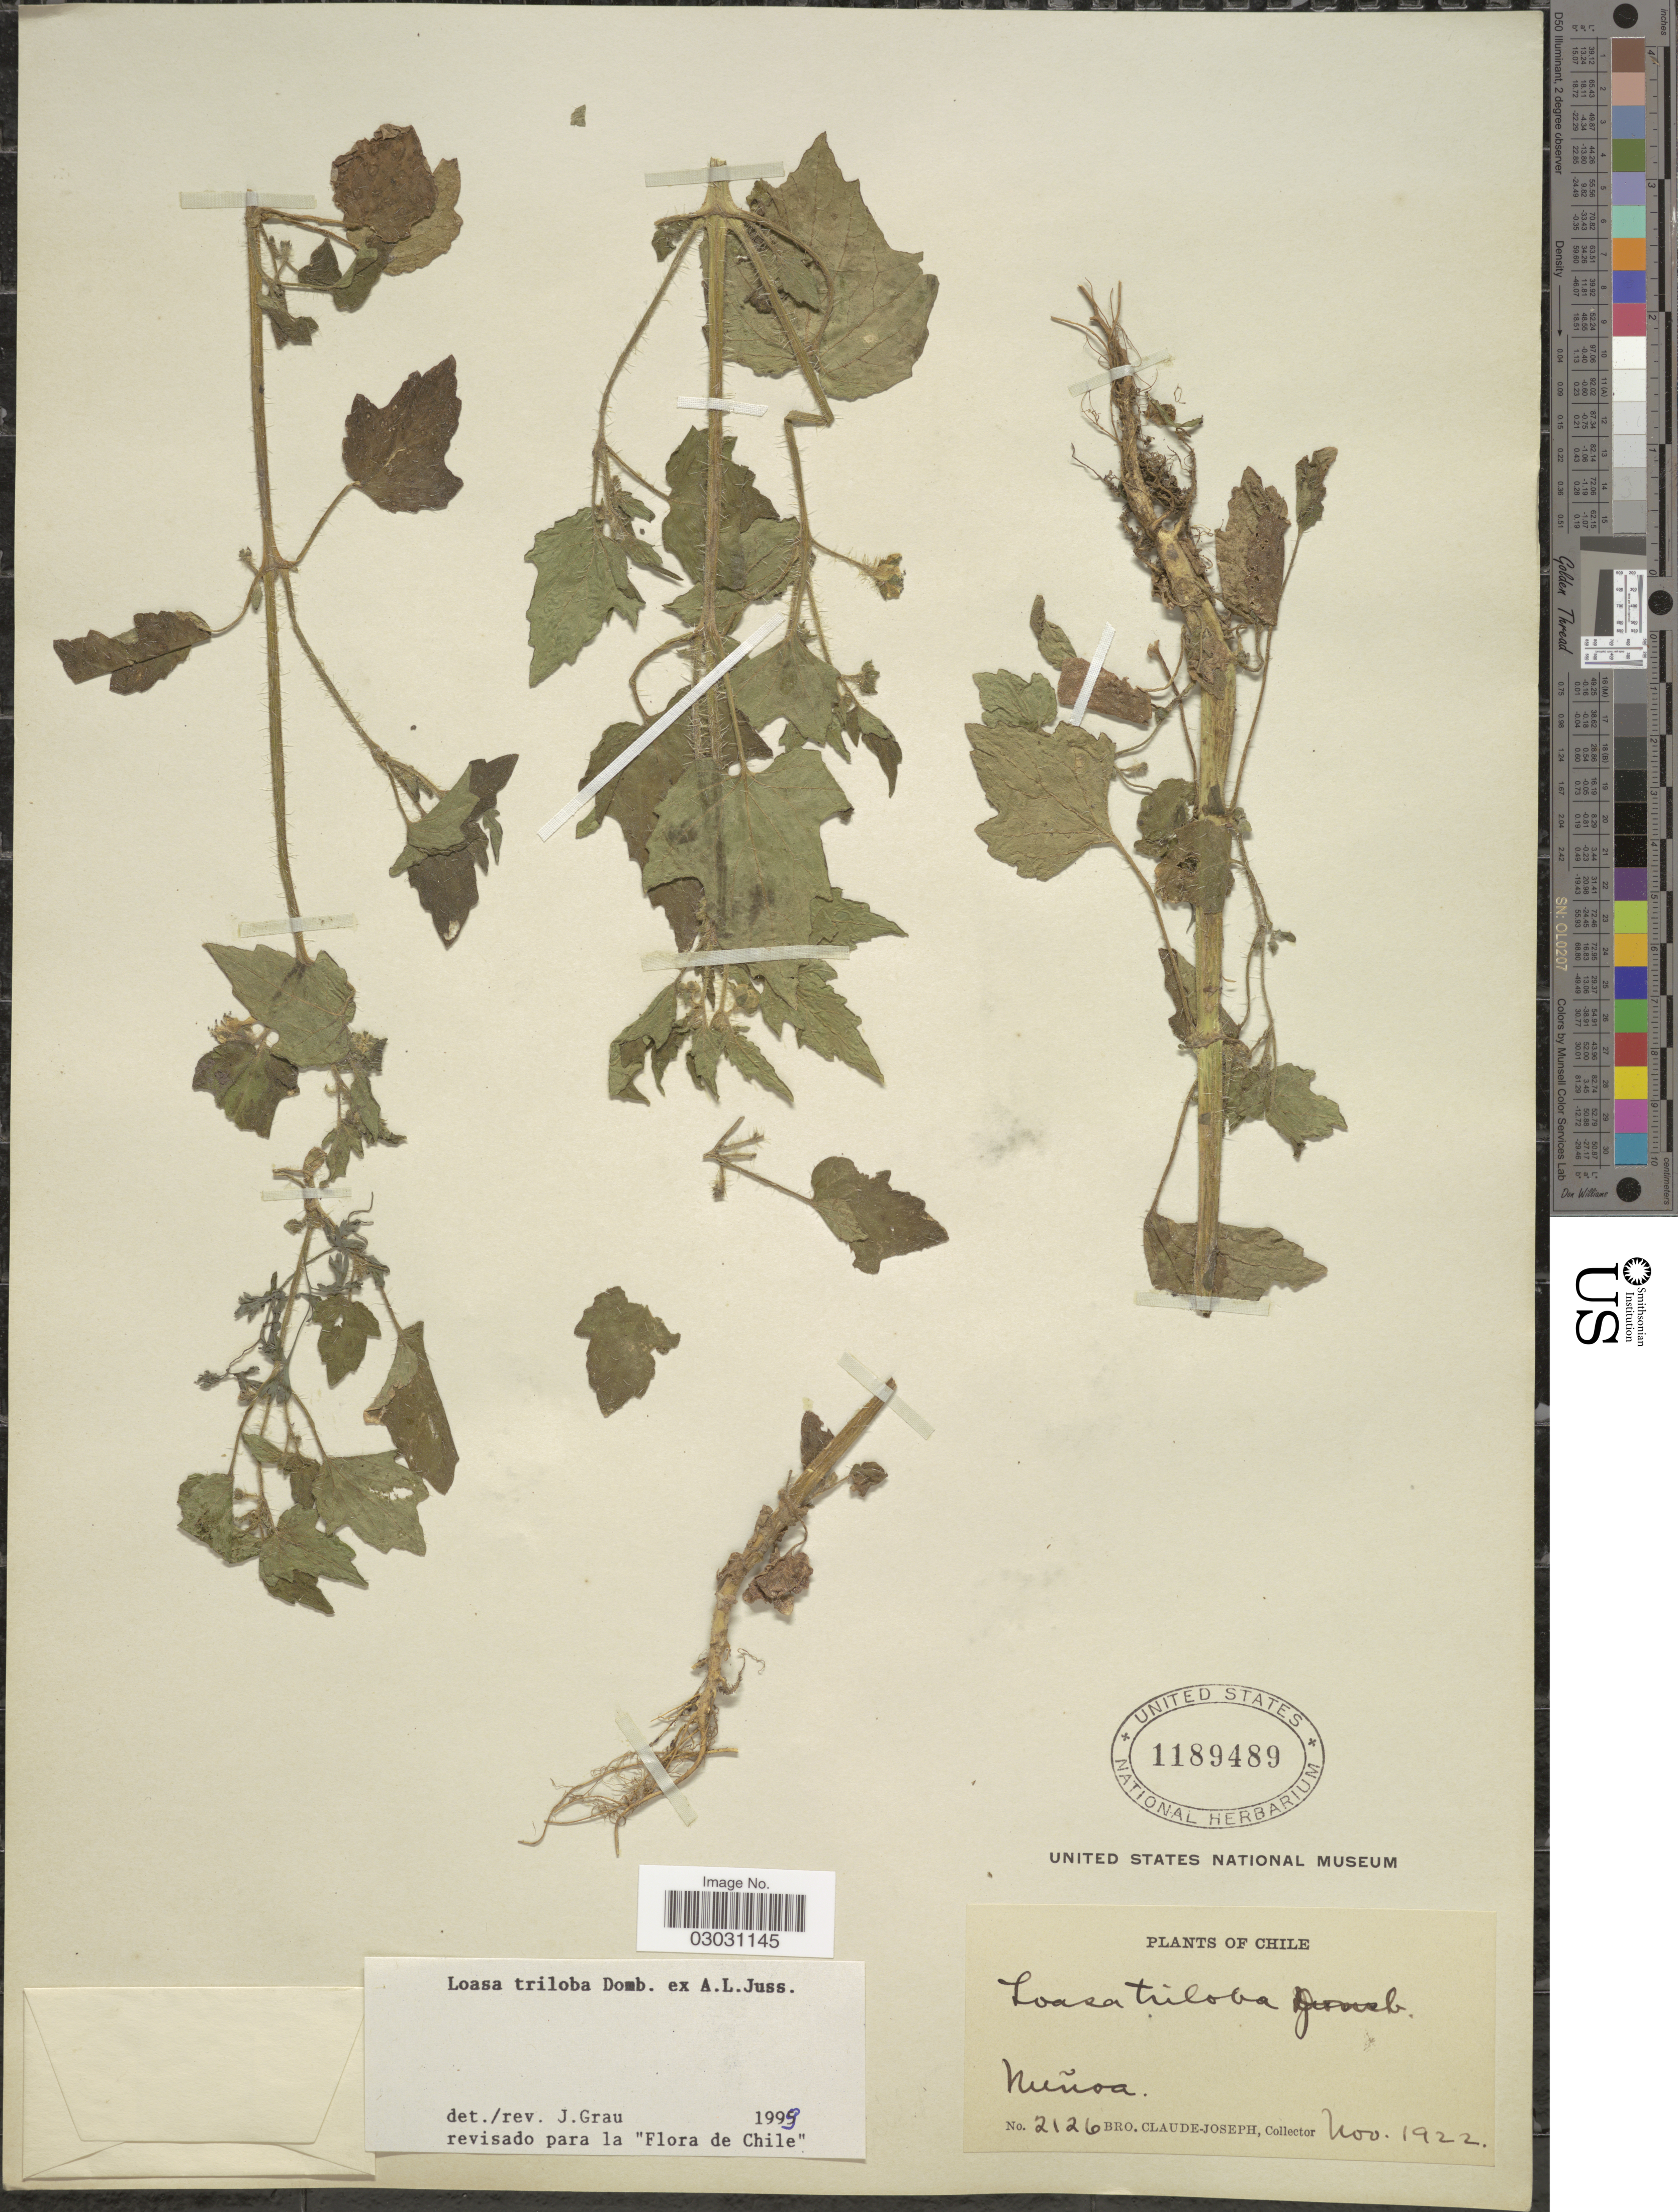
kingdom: Plantae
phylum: Tracheophyta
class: Magnoliopsida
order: Cornales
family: Loasaceae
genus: Loasa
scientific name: Loasa triloba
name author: Dombey ex Juss.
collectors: Bro. Claude-Joseph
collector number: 2126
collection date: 1922-11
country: Chile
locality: Nuñoa.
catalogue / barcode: US 1189489